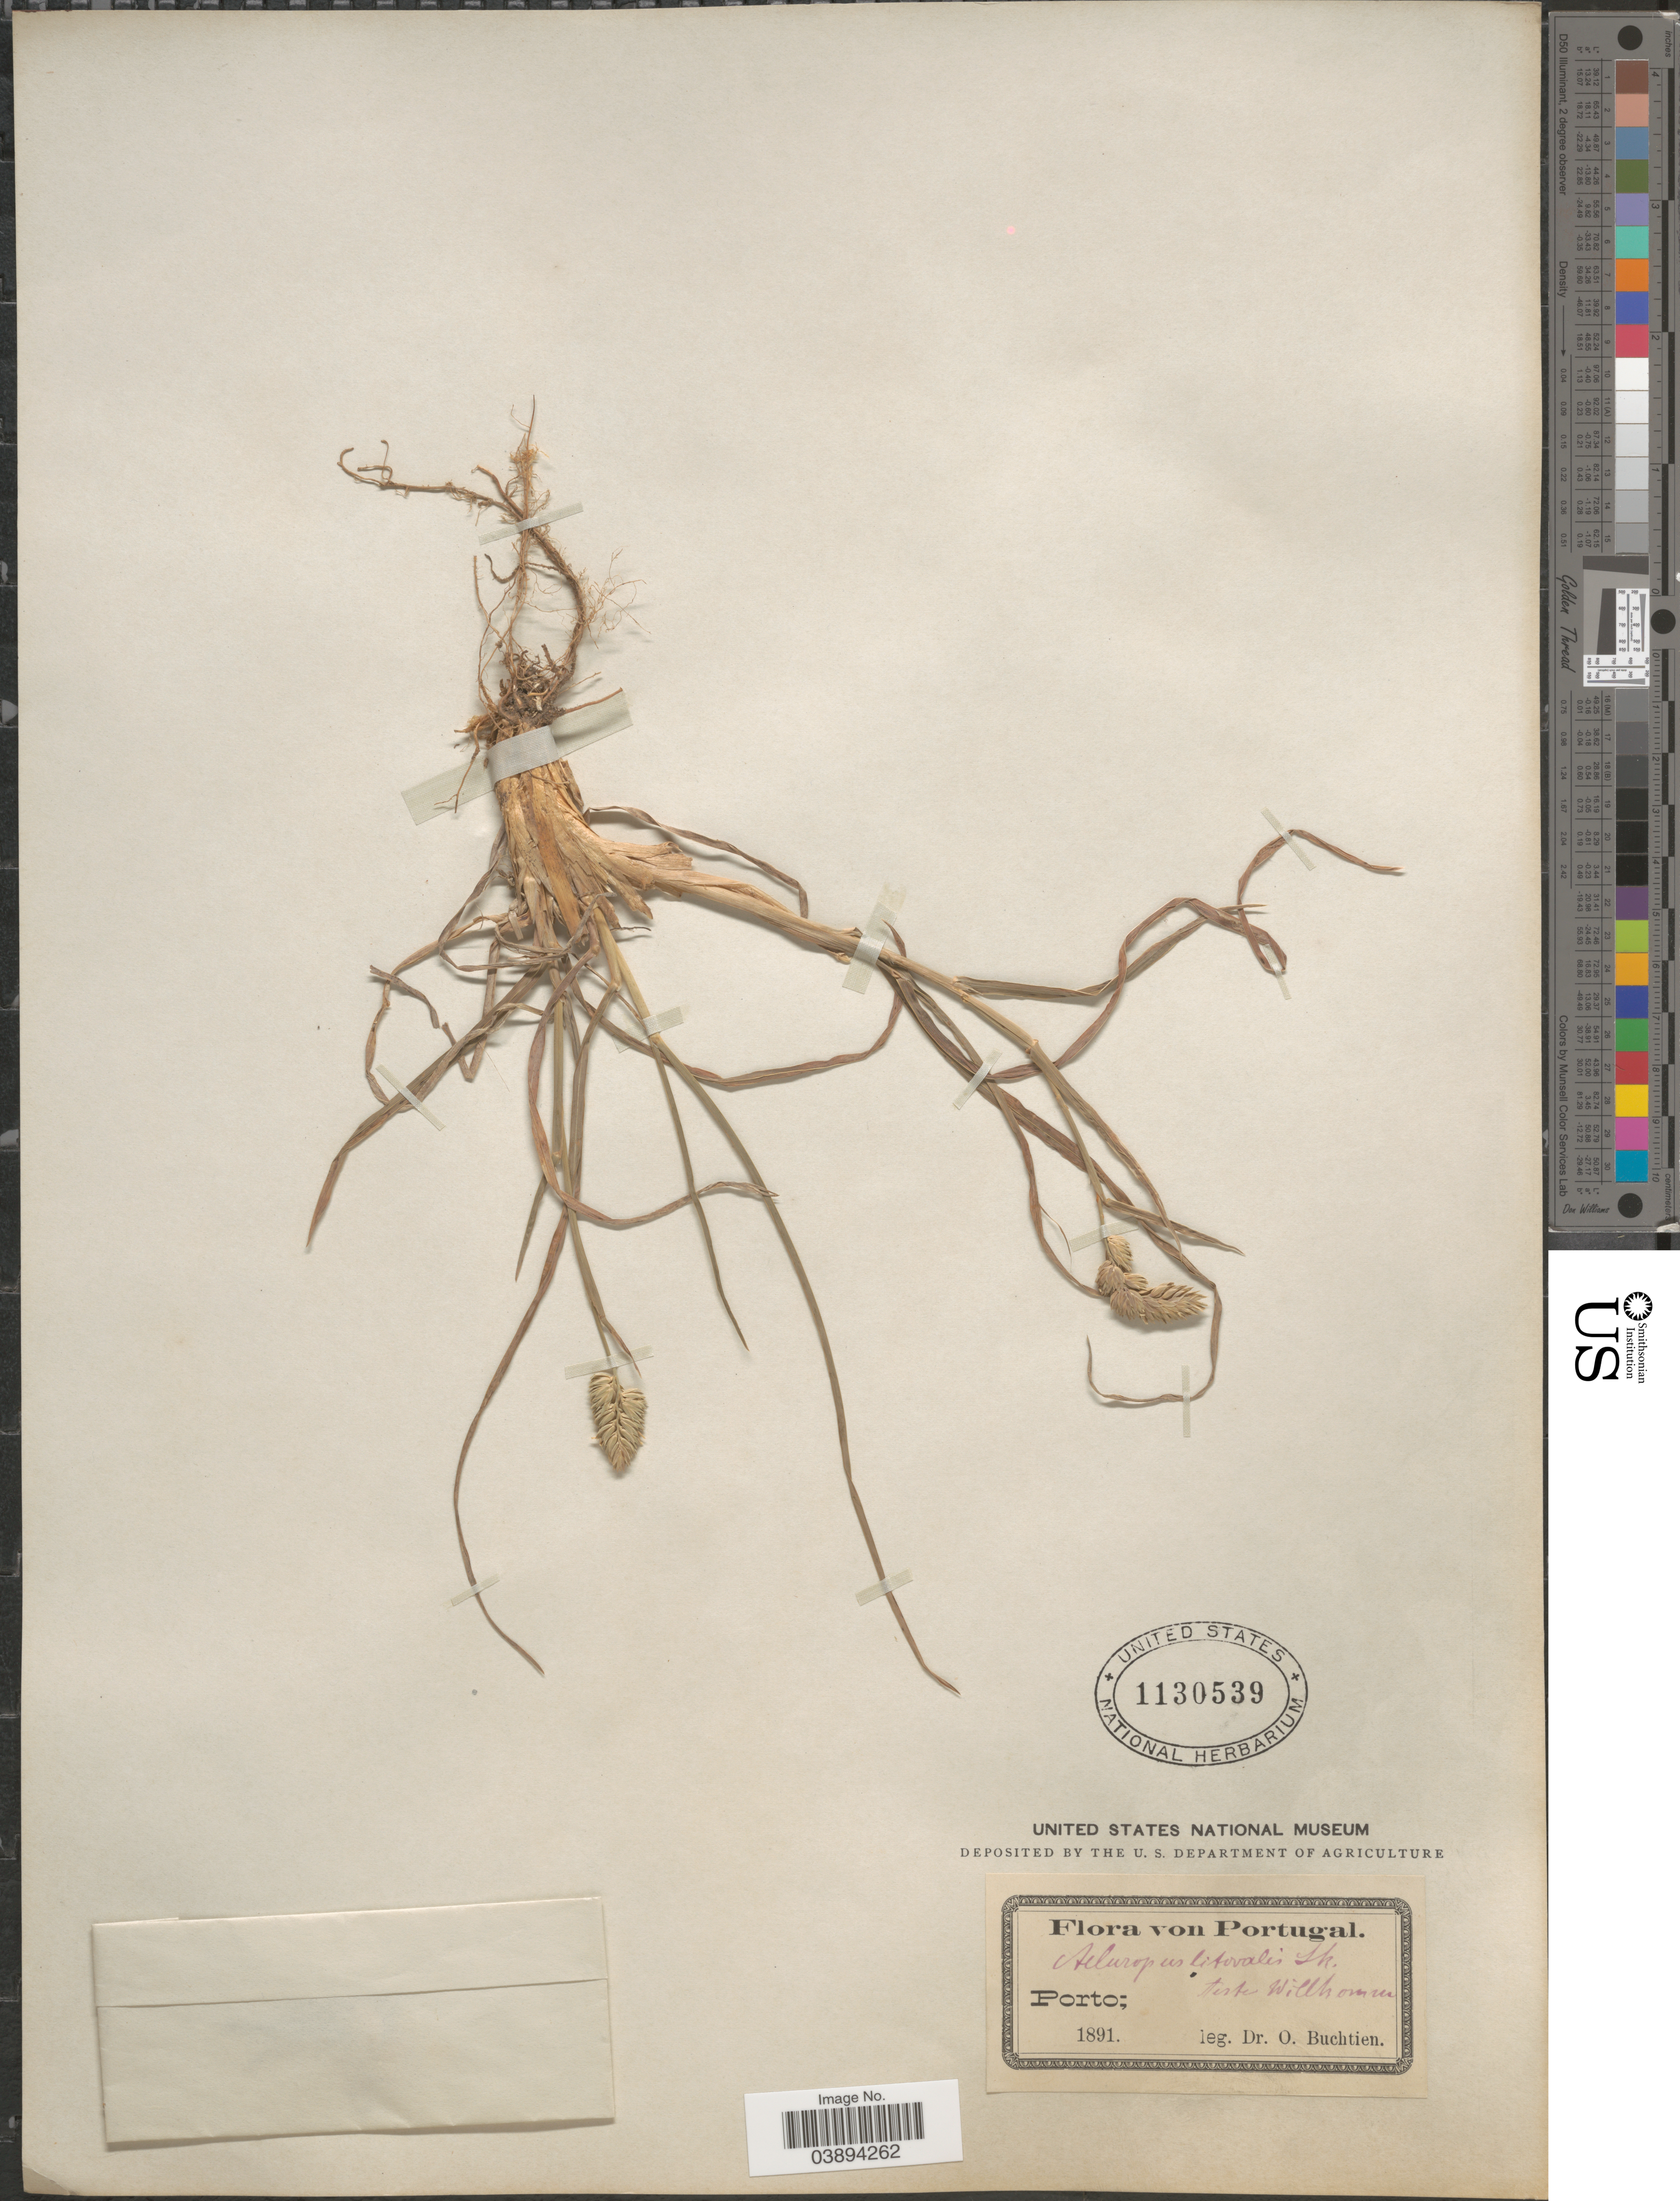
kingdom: Plantae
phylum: Tracheophyta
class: Liliopsida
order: Poales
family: Poaceae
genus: Dactylis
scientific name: Dactylis glomerata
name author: L.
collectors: O. Buchtien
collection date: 1891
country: Portugal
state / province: Porto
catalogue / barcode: US 1130539